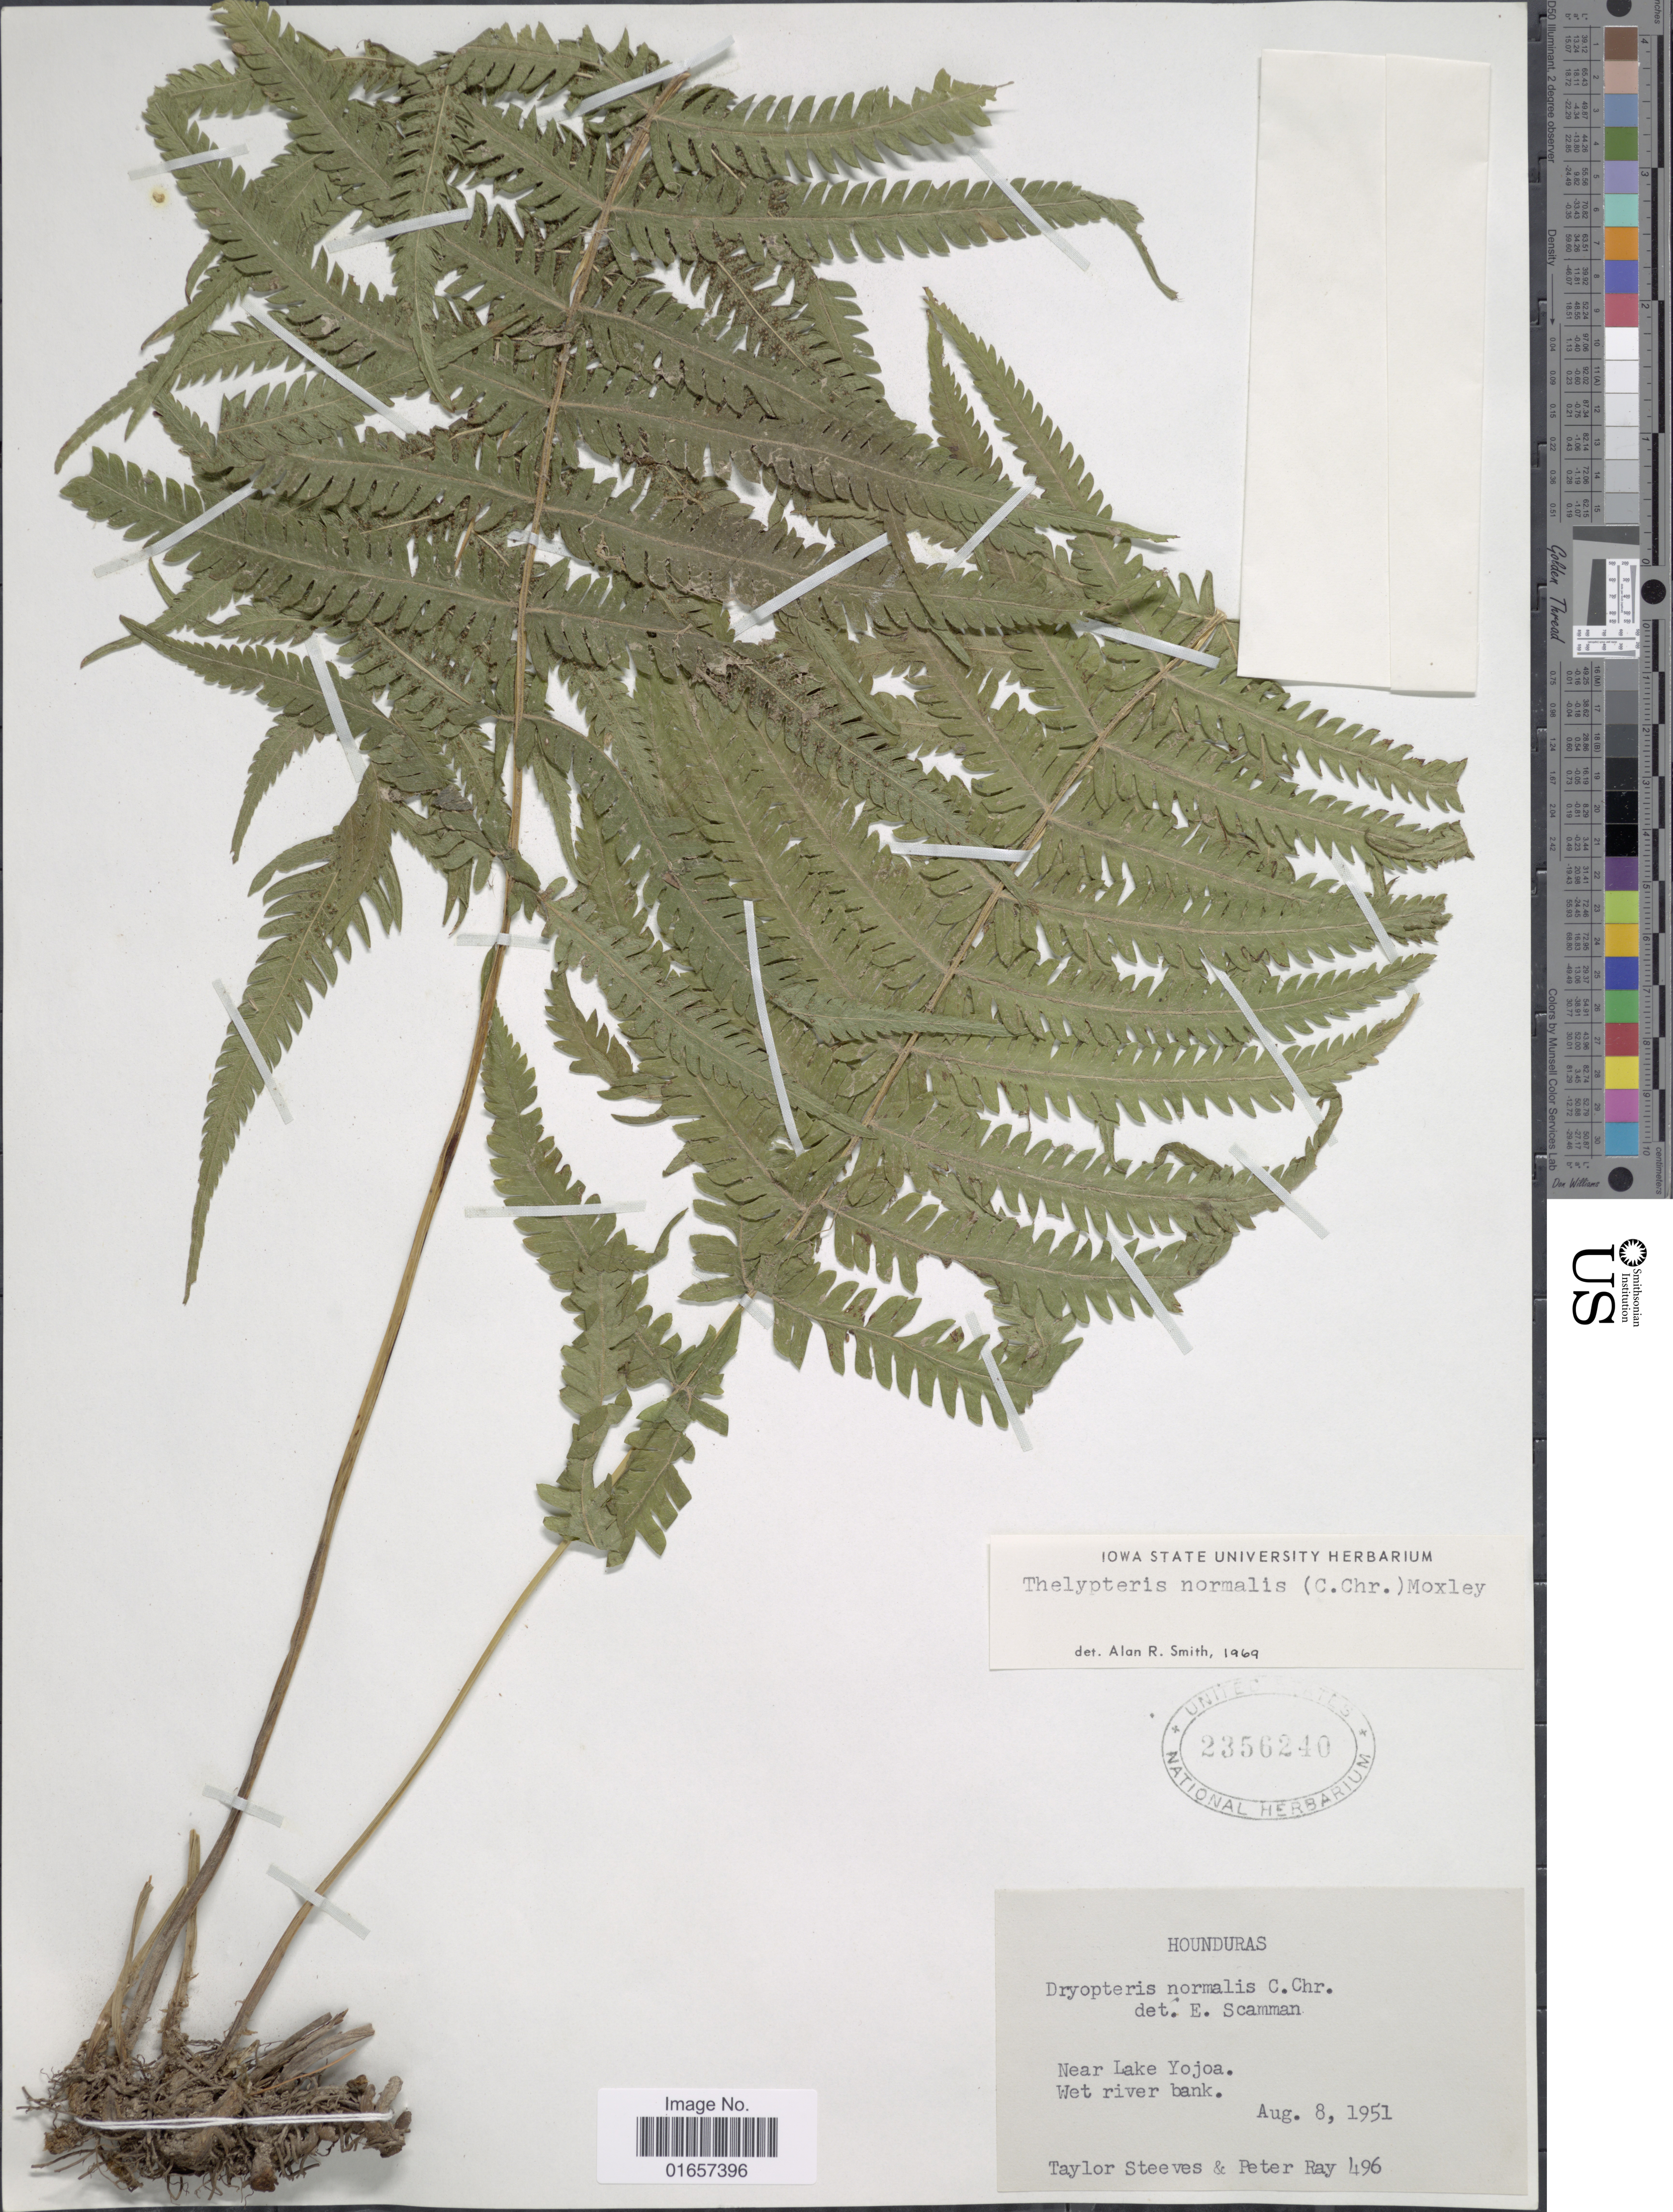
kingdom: Plantae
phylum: Tracheophyta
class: Polypodiopsida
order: Polypodiales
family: Thelypteridaceae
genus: Christella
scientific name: Christella kunthii comb. ined.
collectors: S. Taylor & R. Peter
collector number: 496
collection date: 1951-08-08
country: Honduras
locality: Honduras, near Lake Yojoa, wet river bank.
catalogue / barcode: US 2356240